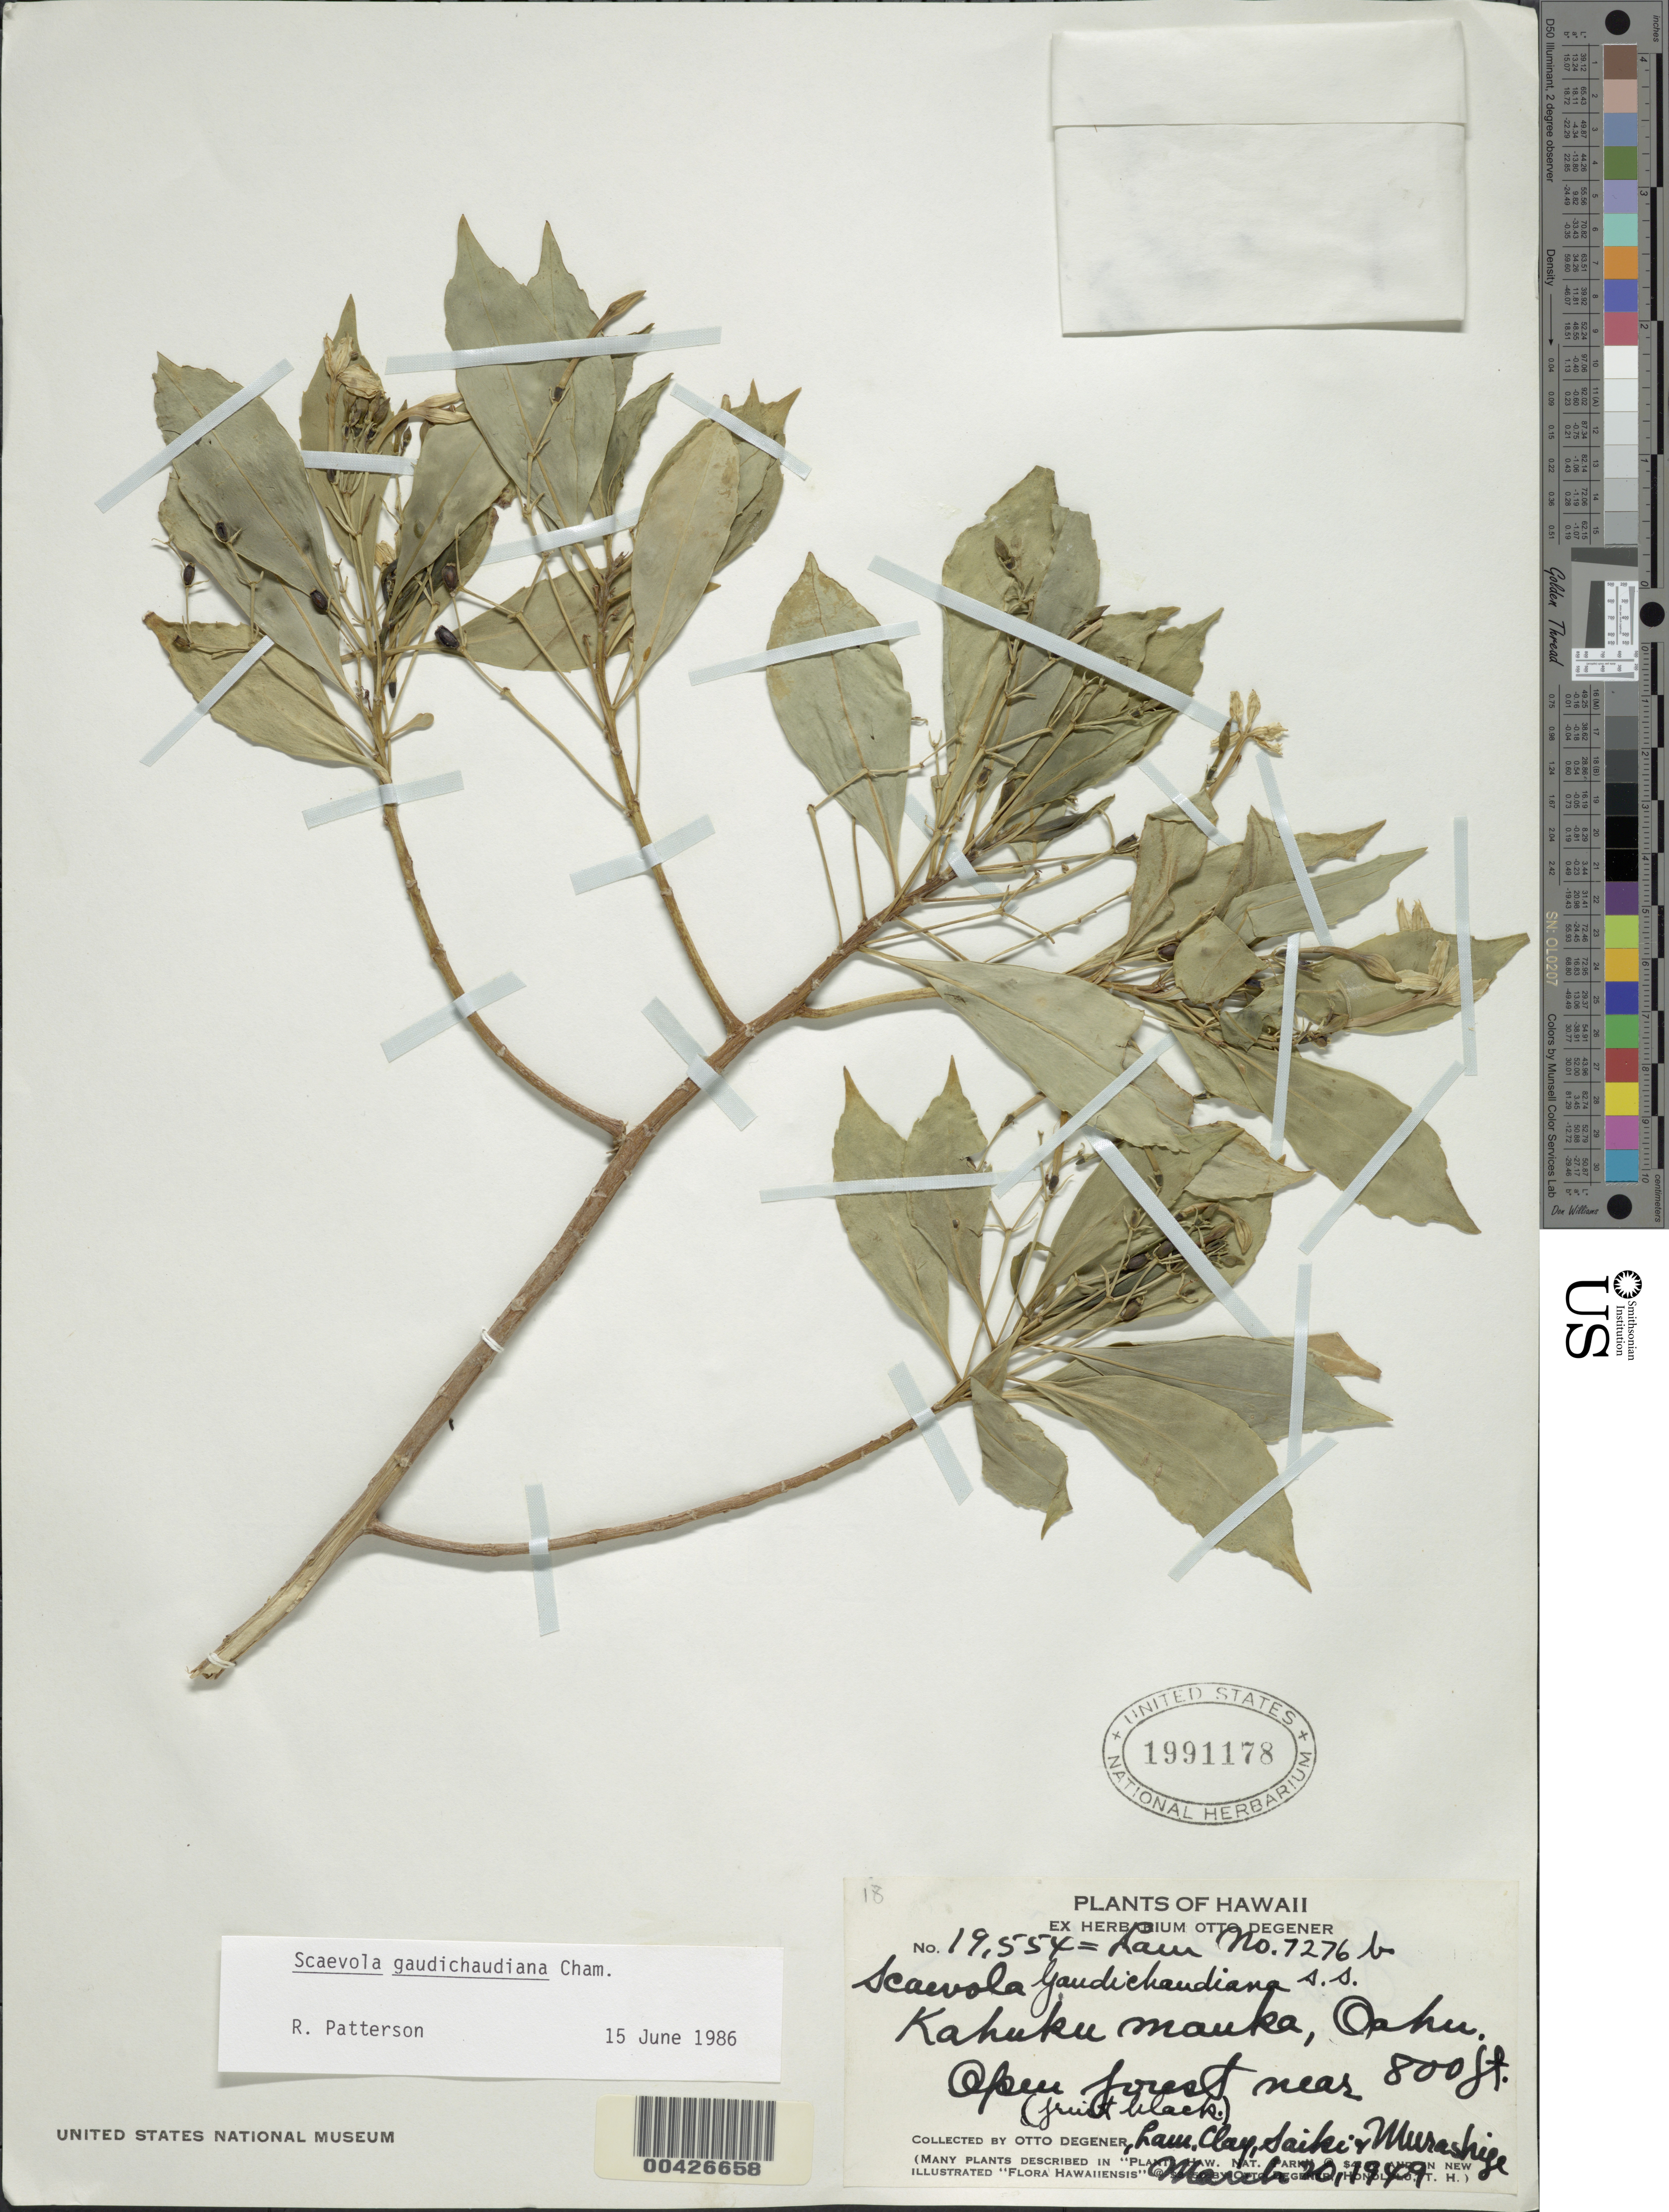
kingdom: Plantae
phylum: Tracheophyta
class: Magnoliopsida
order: Asterales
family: Goodeniaceae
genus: Scaevola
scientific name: Scaevola gaudichaudiana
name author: Cham.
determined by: Patterson, R.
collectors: O. Degener, -- Lam, Clay, Saiki & Murashige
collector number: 19554(7276b)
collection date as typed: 20 Mar 1949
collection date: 1949-03-20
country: United States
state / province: Hawaii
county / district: Honolulu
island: Oahu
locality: Kahuku Mauka, Oahu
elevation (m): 244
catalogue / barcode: US 1991178